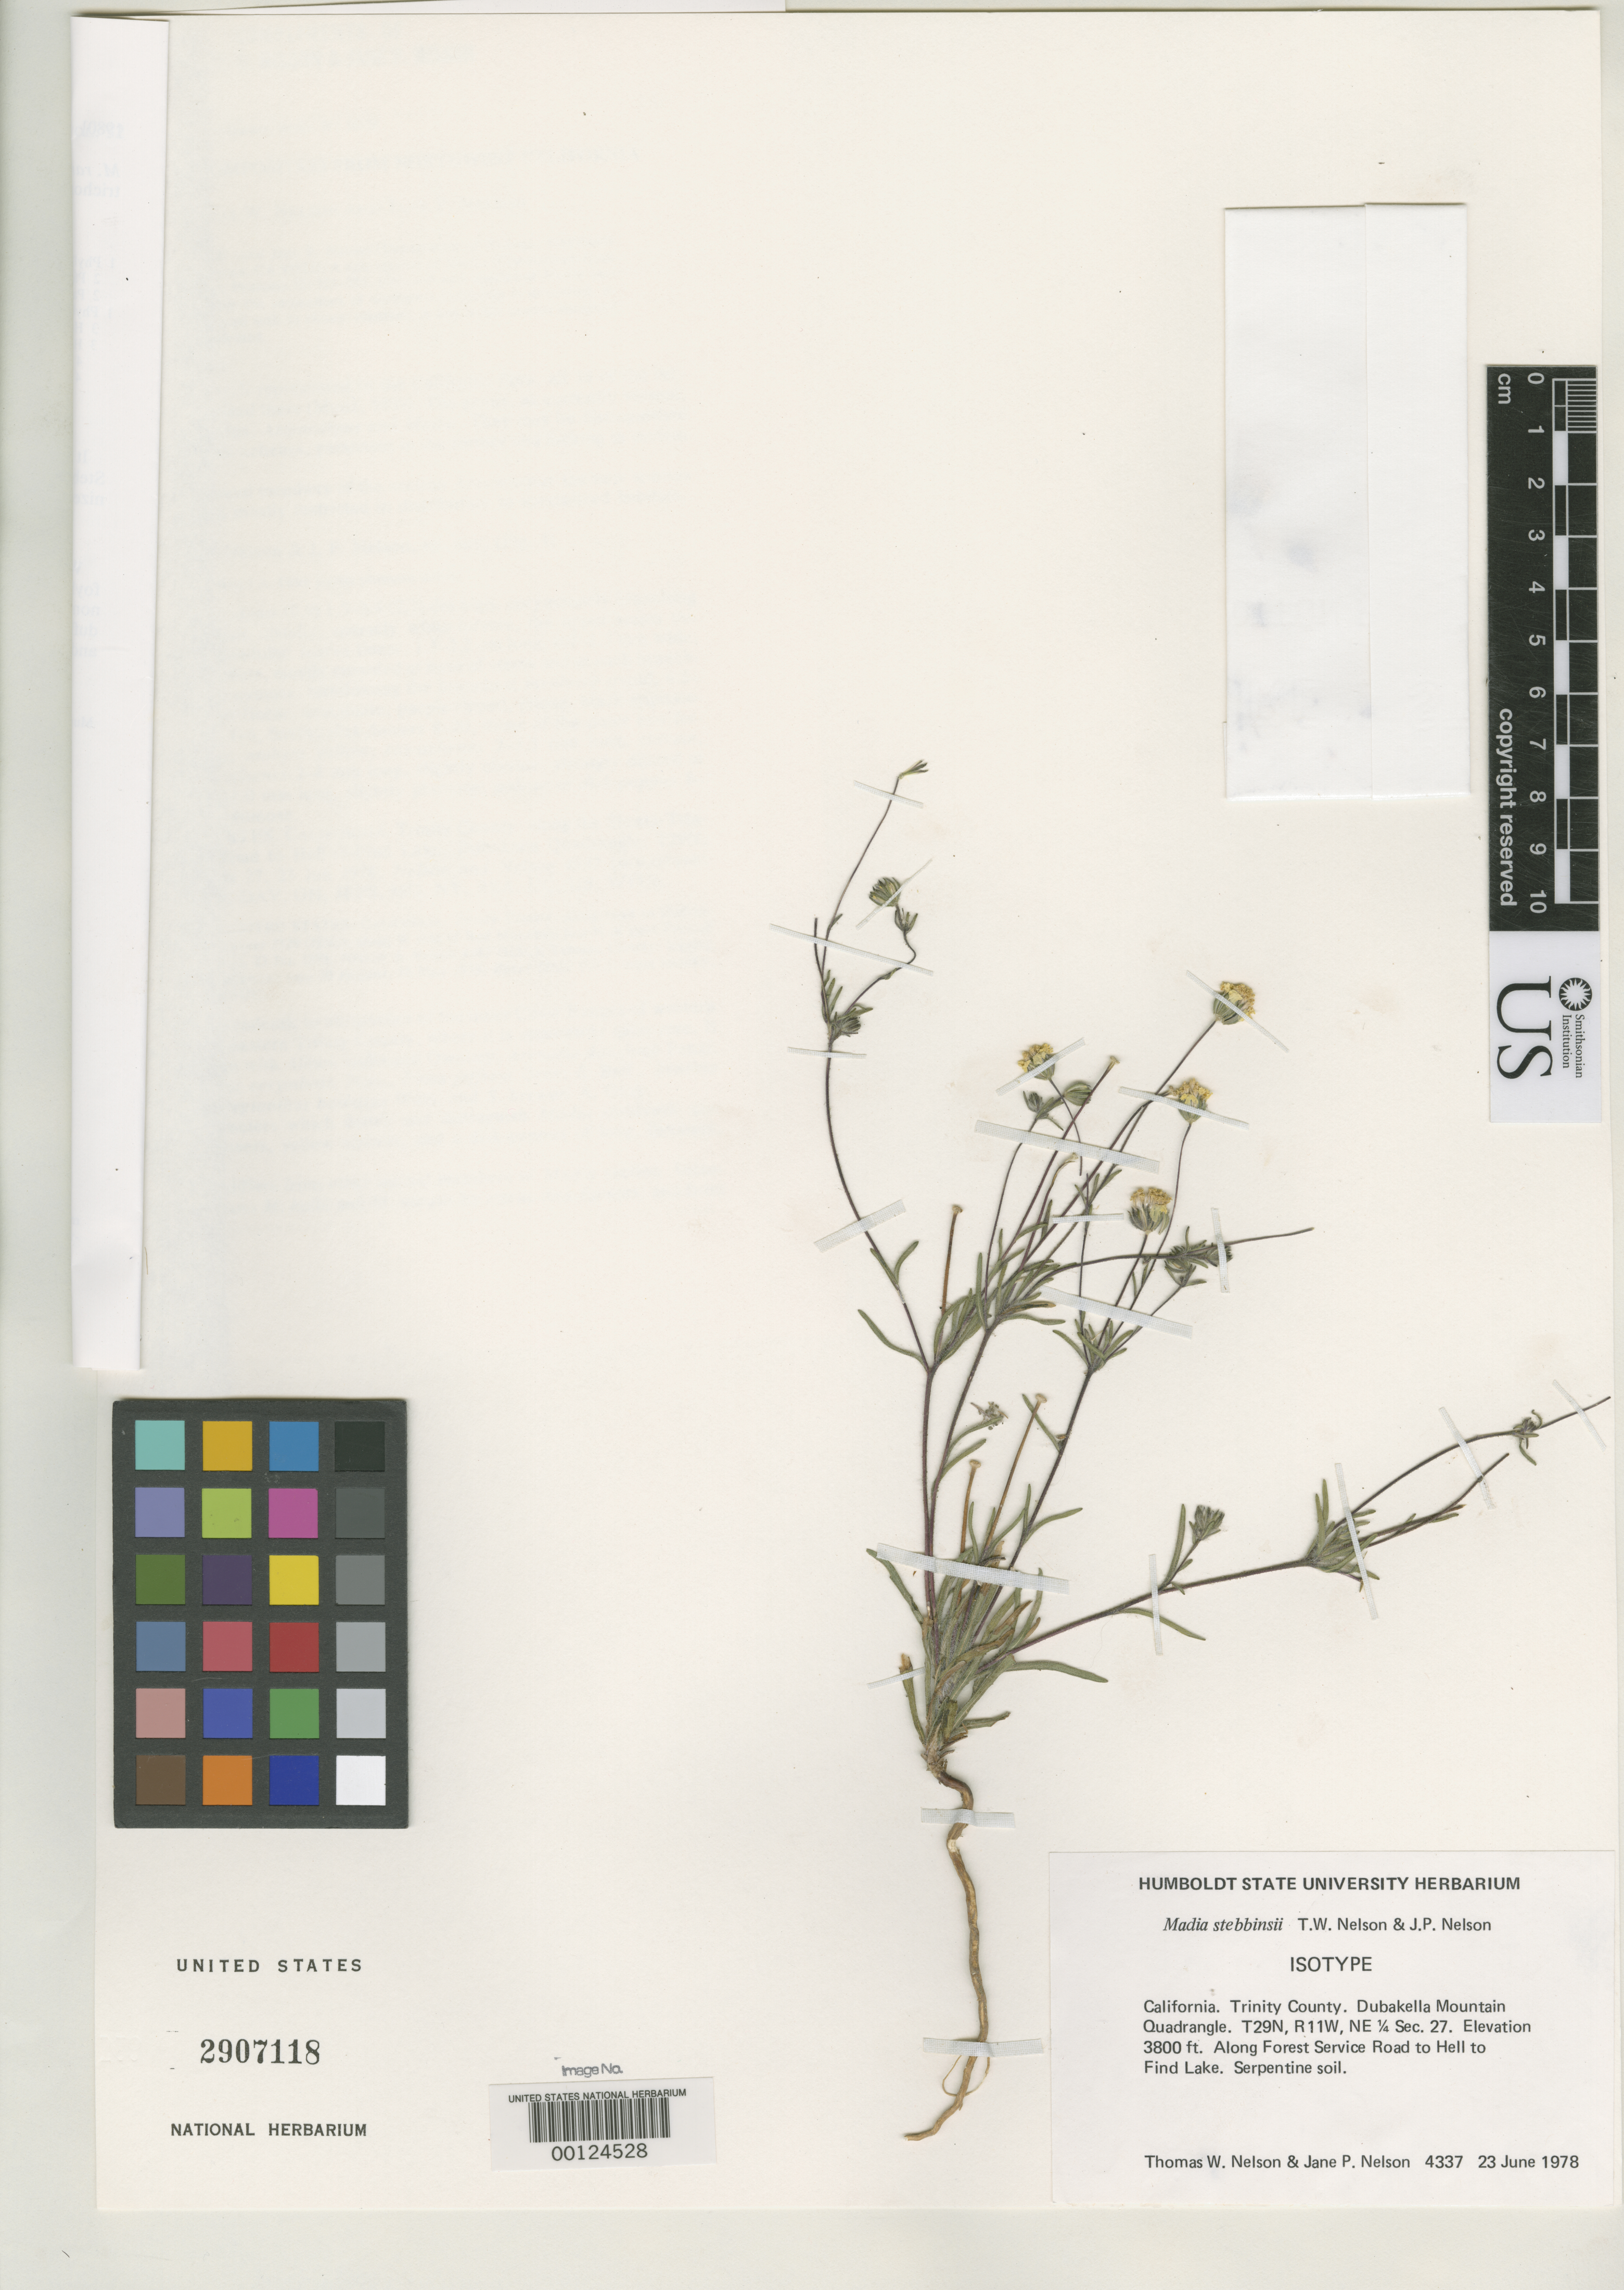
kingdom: Plantae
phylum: Tracheophyta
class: Magnoliopsida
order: Asterales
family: Asteraceae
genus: Madia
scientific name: Madia stebbinsii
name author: T.W. Nelson & J.P. Nelson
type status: Isotype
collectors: T. W. Nelson & J. P. Nelson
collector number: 4337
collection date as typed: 23 Jun 1978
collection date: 1978-06-23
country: United States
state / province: California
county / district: Trinity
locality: Along Shasta- Trinity Natl. Forest Rd. to Hell-to-Find Lake, Dubakella Quadrangle.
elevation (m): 1158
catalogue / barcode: US 2907118